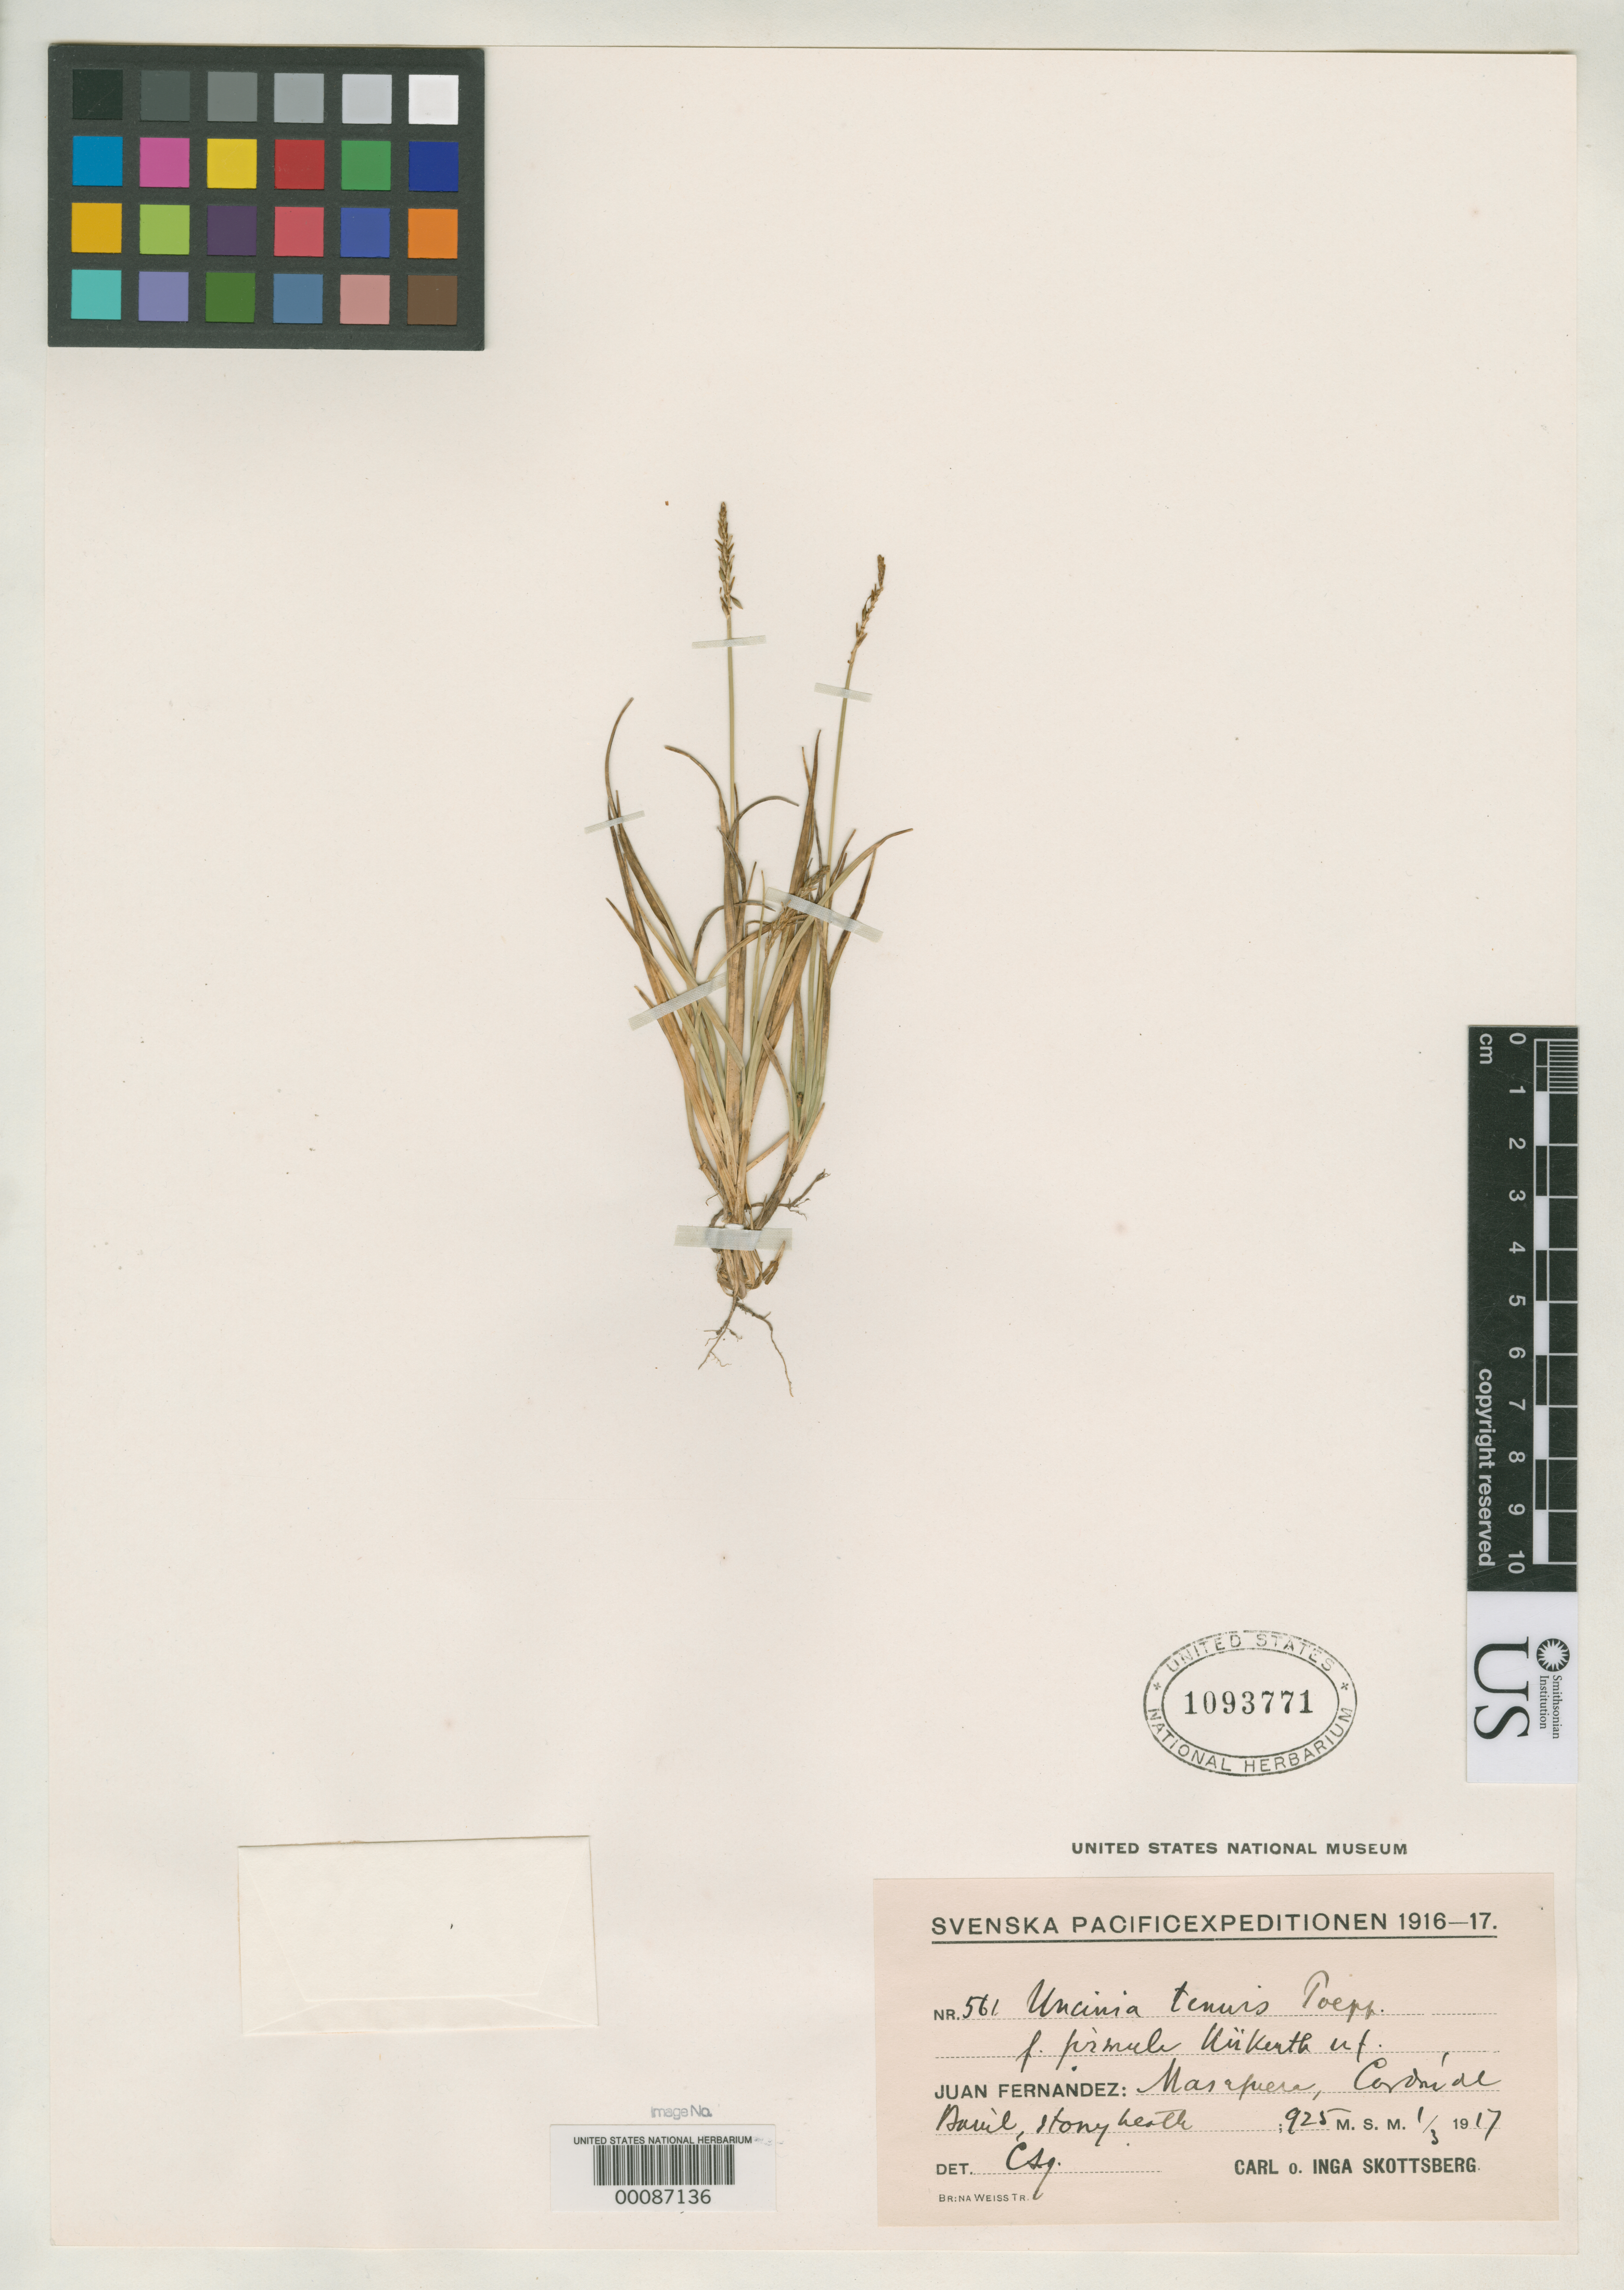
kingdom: Plantae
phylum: Tracheophyta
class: Liliopsida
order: Poales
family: Cyperaceae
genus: Uncinia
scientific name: Uncinia tenuis f. firmula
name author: Kük.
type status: Isotype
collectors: C. Skottsberg & I. Skottsberg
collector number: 561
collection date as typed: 01 Mar 1917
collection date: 1917-03-01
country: Chile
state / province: Valparaíso (V)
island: Isla Más Afuera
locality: Cordon del Barril.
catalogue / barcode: US 1093771